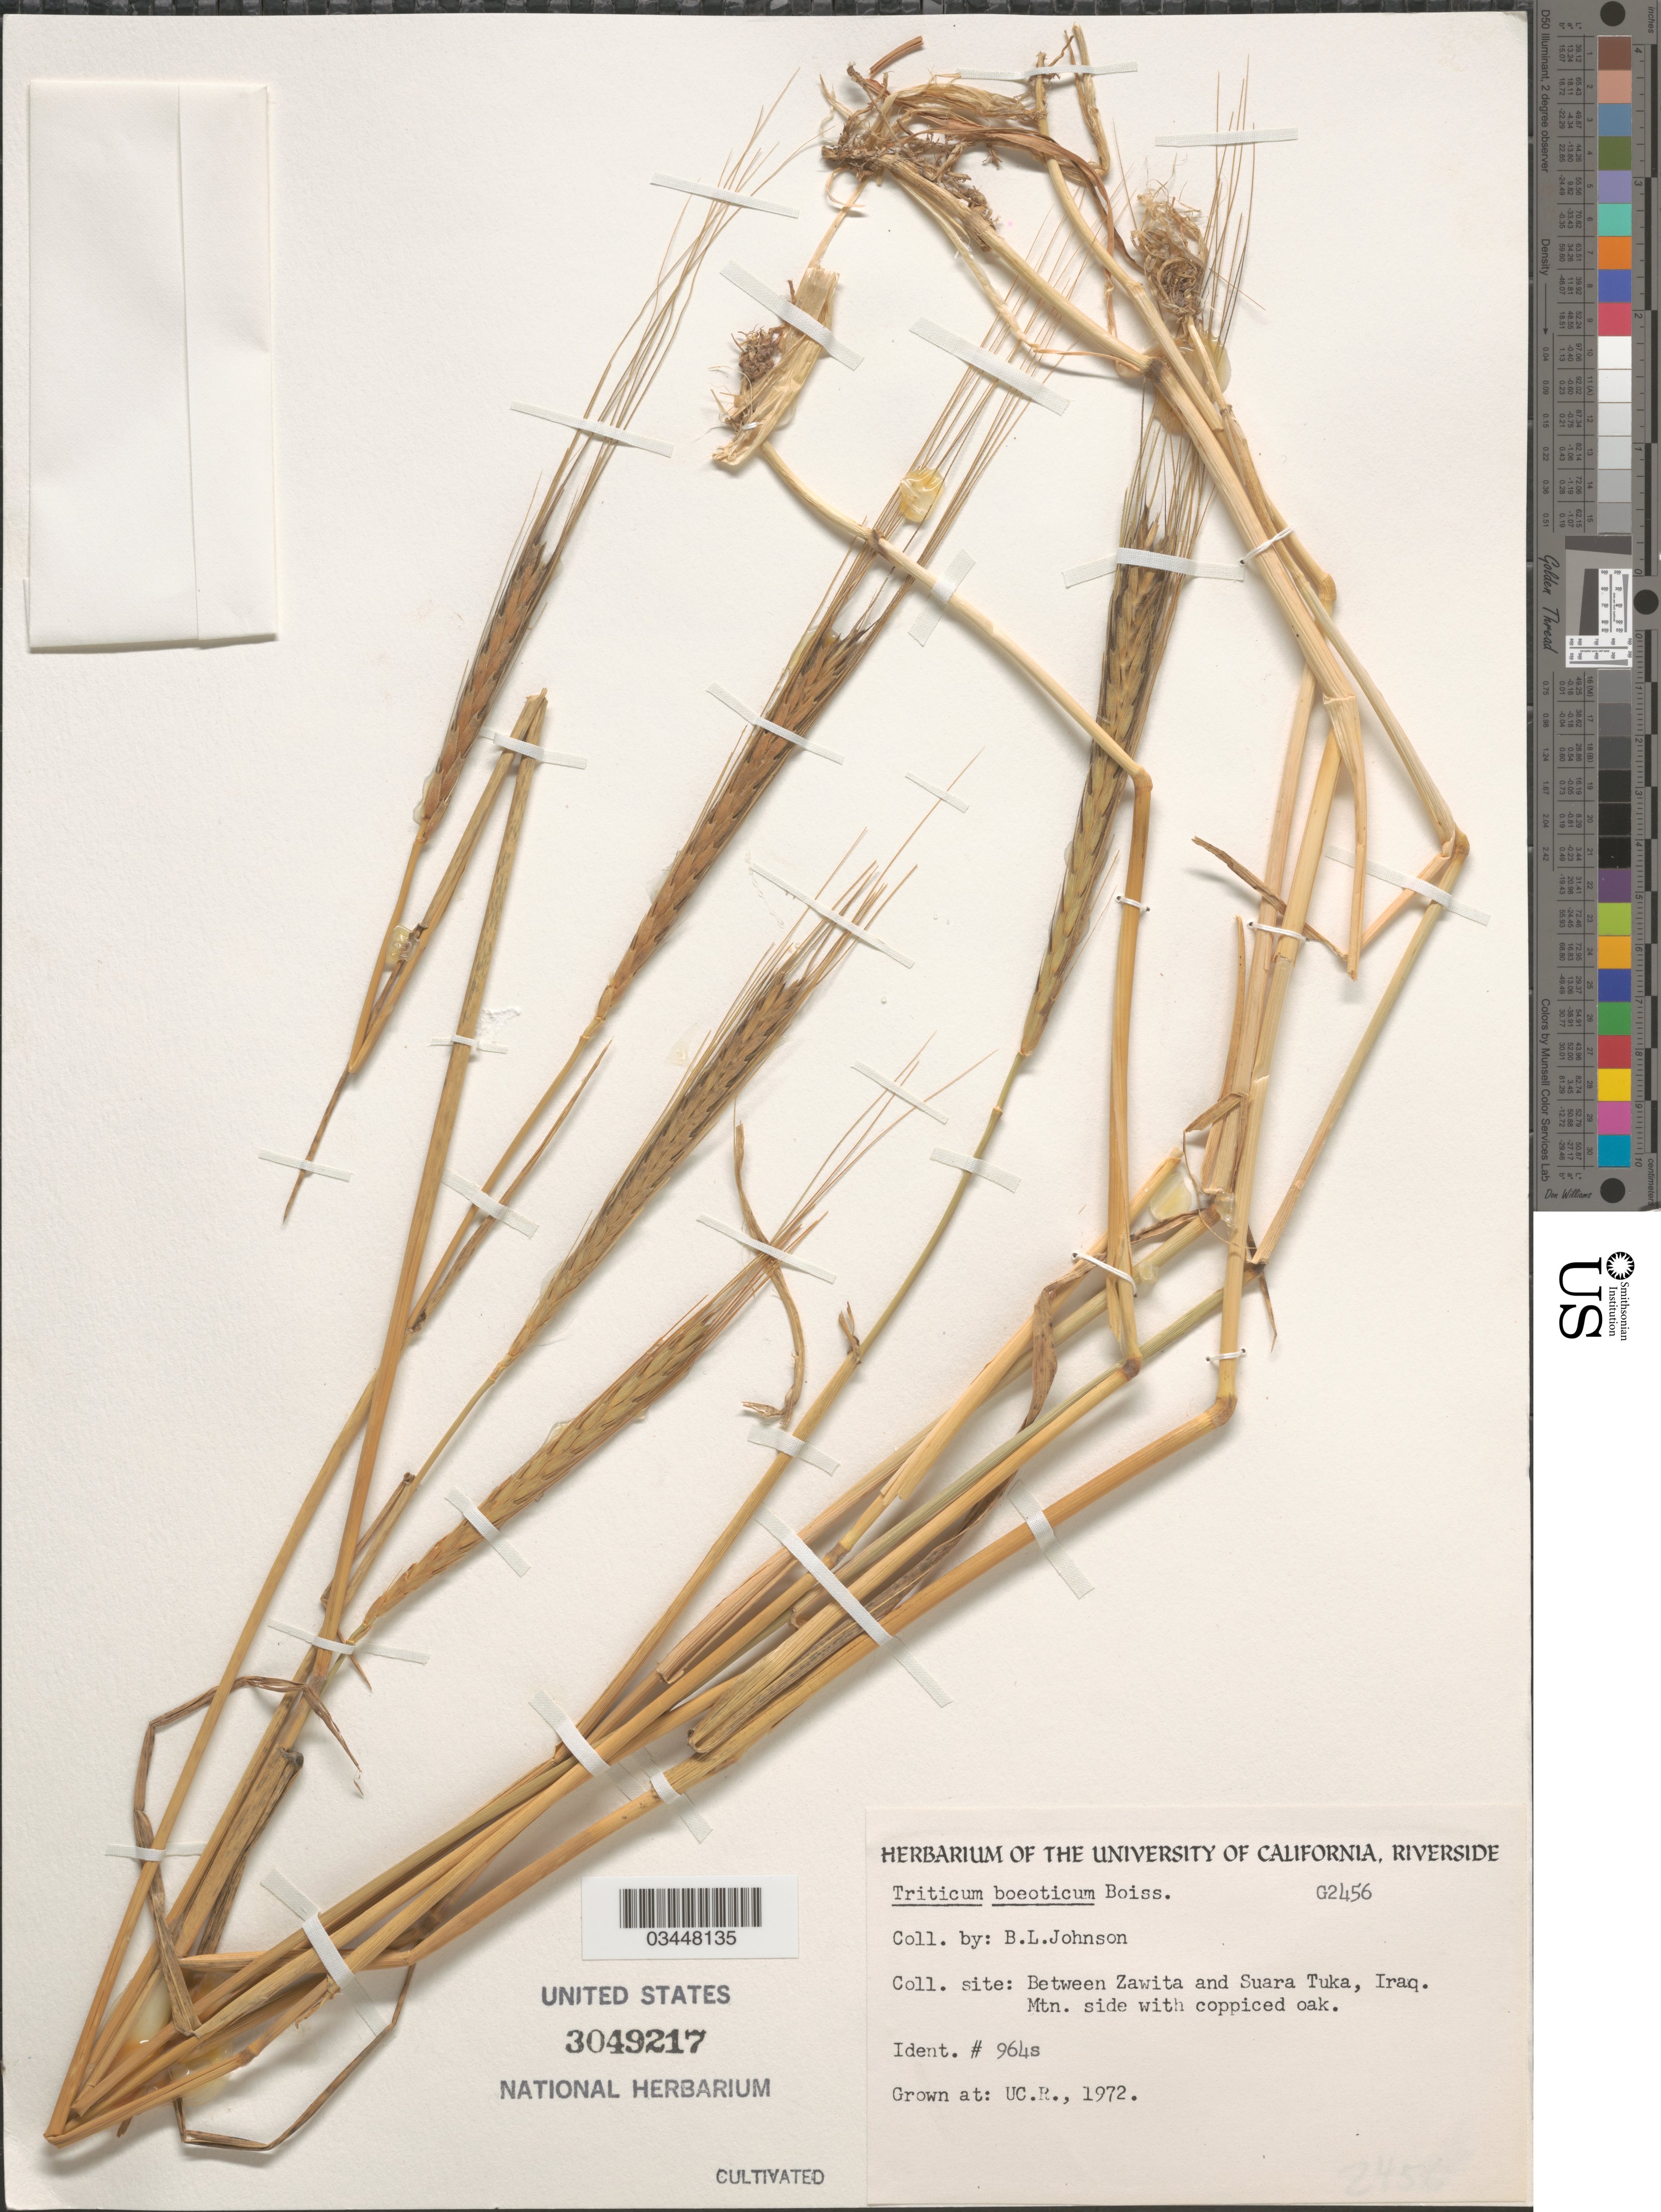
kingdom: Plantae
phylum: Tracheophyta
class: Liliopsida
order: Poales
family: Poaceae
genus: Triticum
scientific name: Triticum boeoticum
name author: Boiss.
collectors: ex herb. Univ. of California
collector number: G2456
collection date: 1972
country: United States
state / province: California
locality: UC.R.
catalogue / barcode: US 3049217